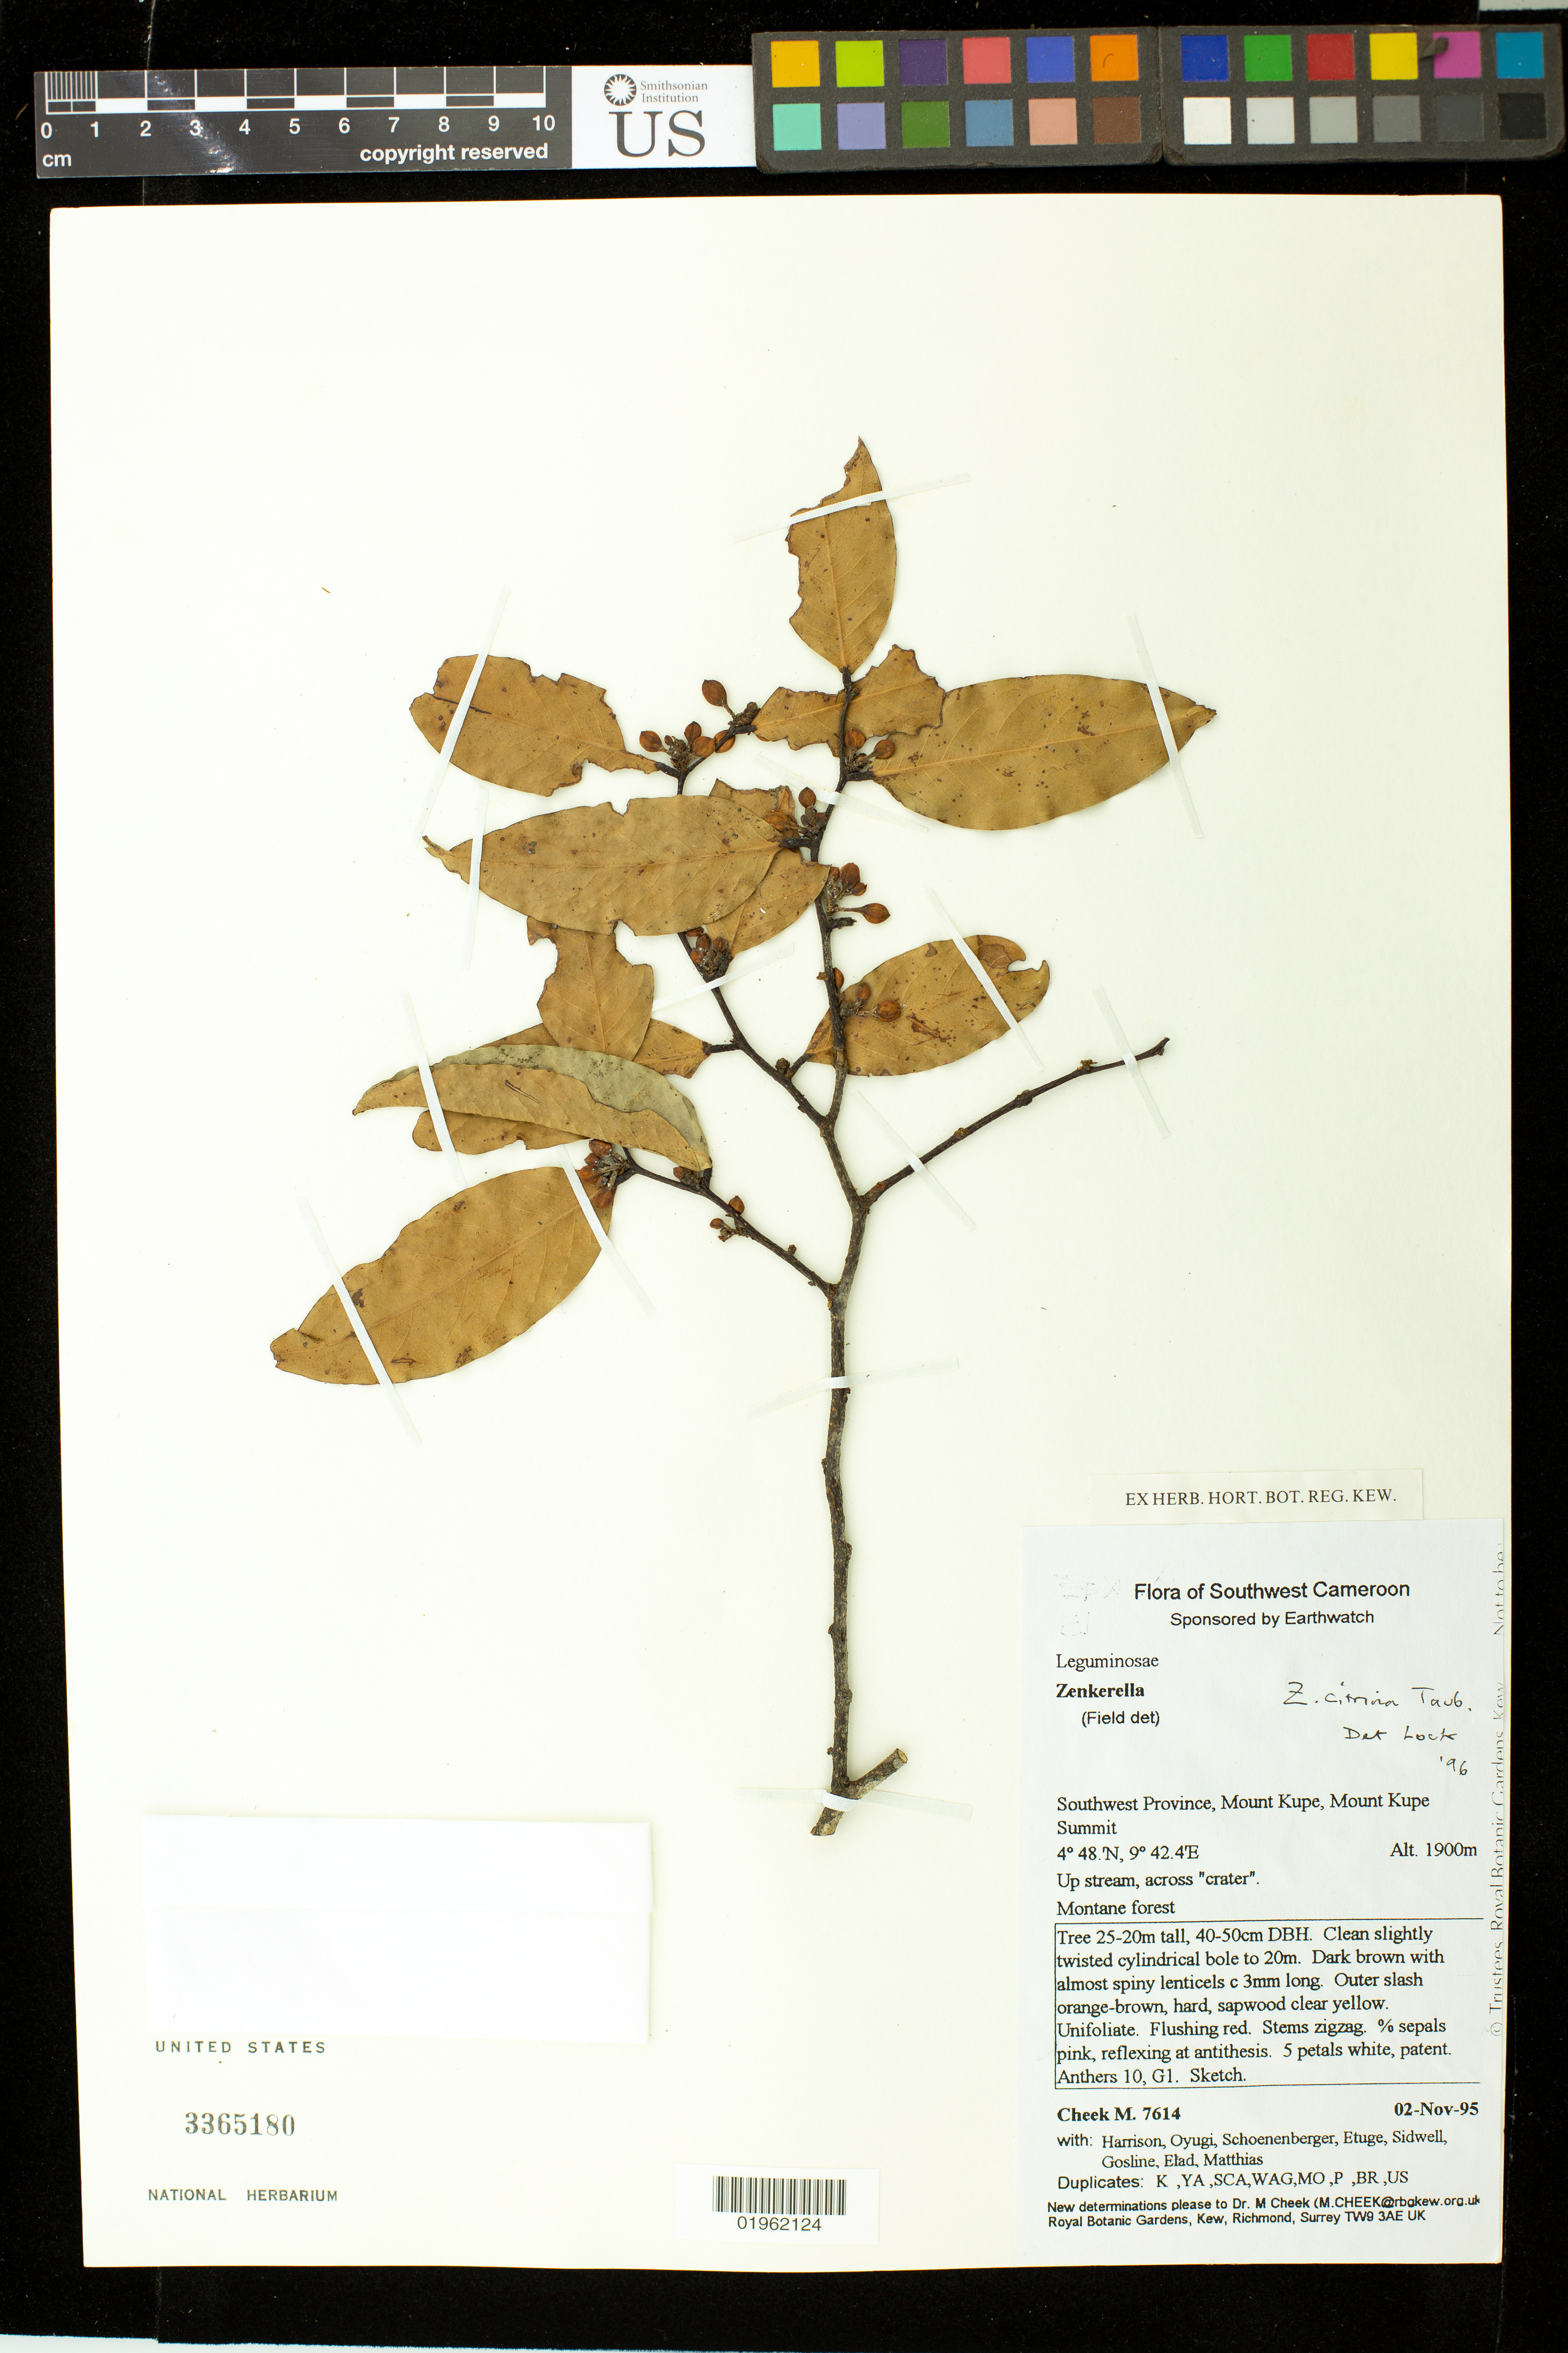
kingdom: Plantae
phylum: Tracheophyta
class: Magnoliopsida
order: Fabales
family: Fabaceae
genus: Zenkerella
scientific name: Zenkerella citrina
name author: Taub.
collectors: M. Cheek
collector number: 7614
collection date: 1995-11-02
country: Cameroon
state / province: Sud-Ouest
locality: South West Cameroon. South West Province. Kupe. Mount Kupe. Summit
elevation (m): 1900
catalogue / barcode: US 3365180